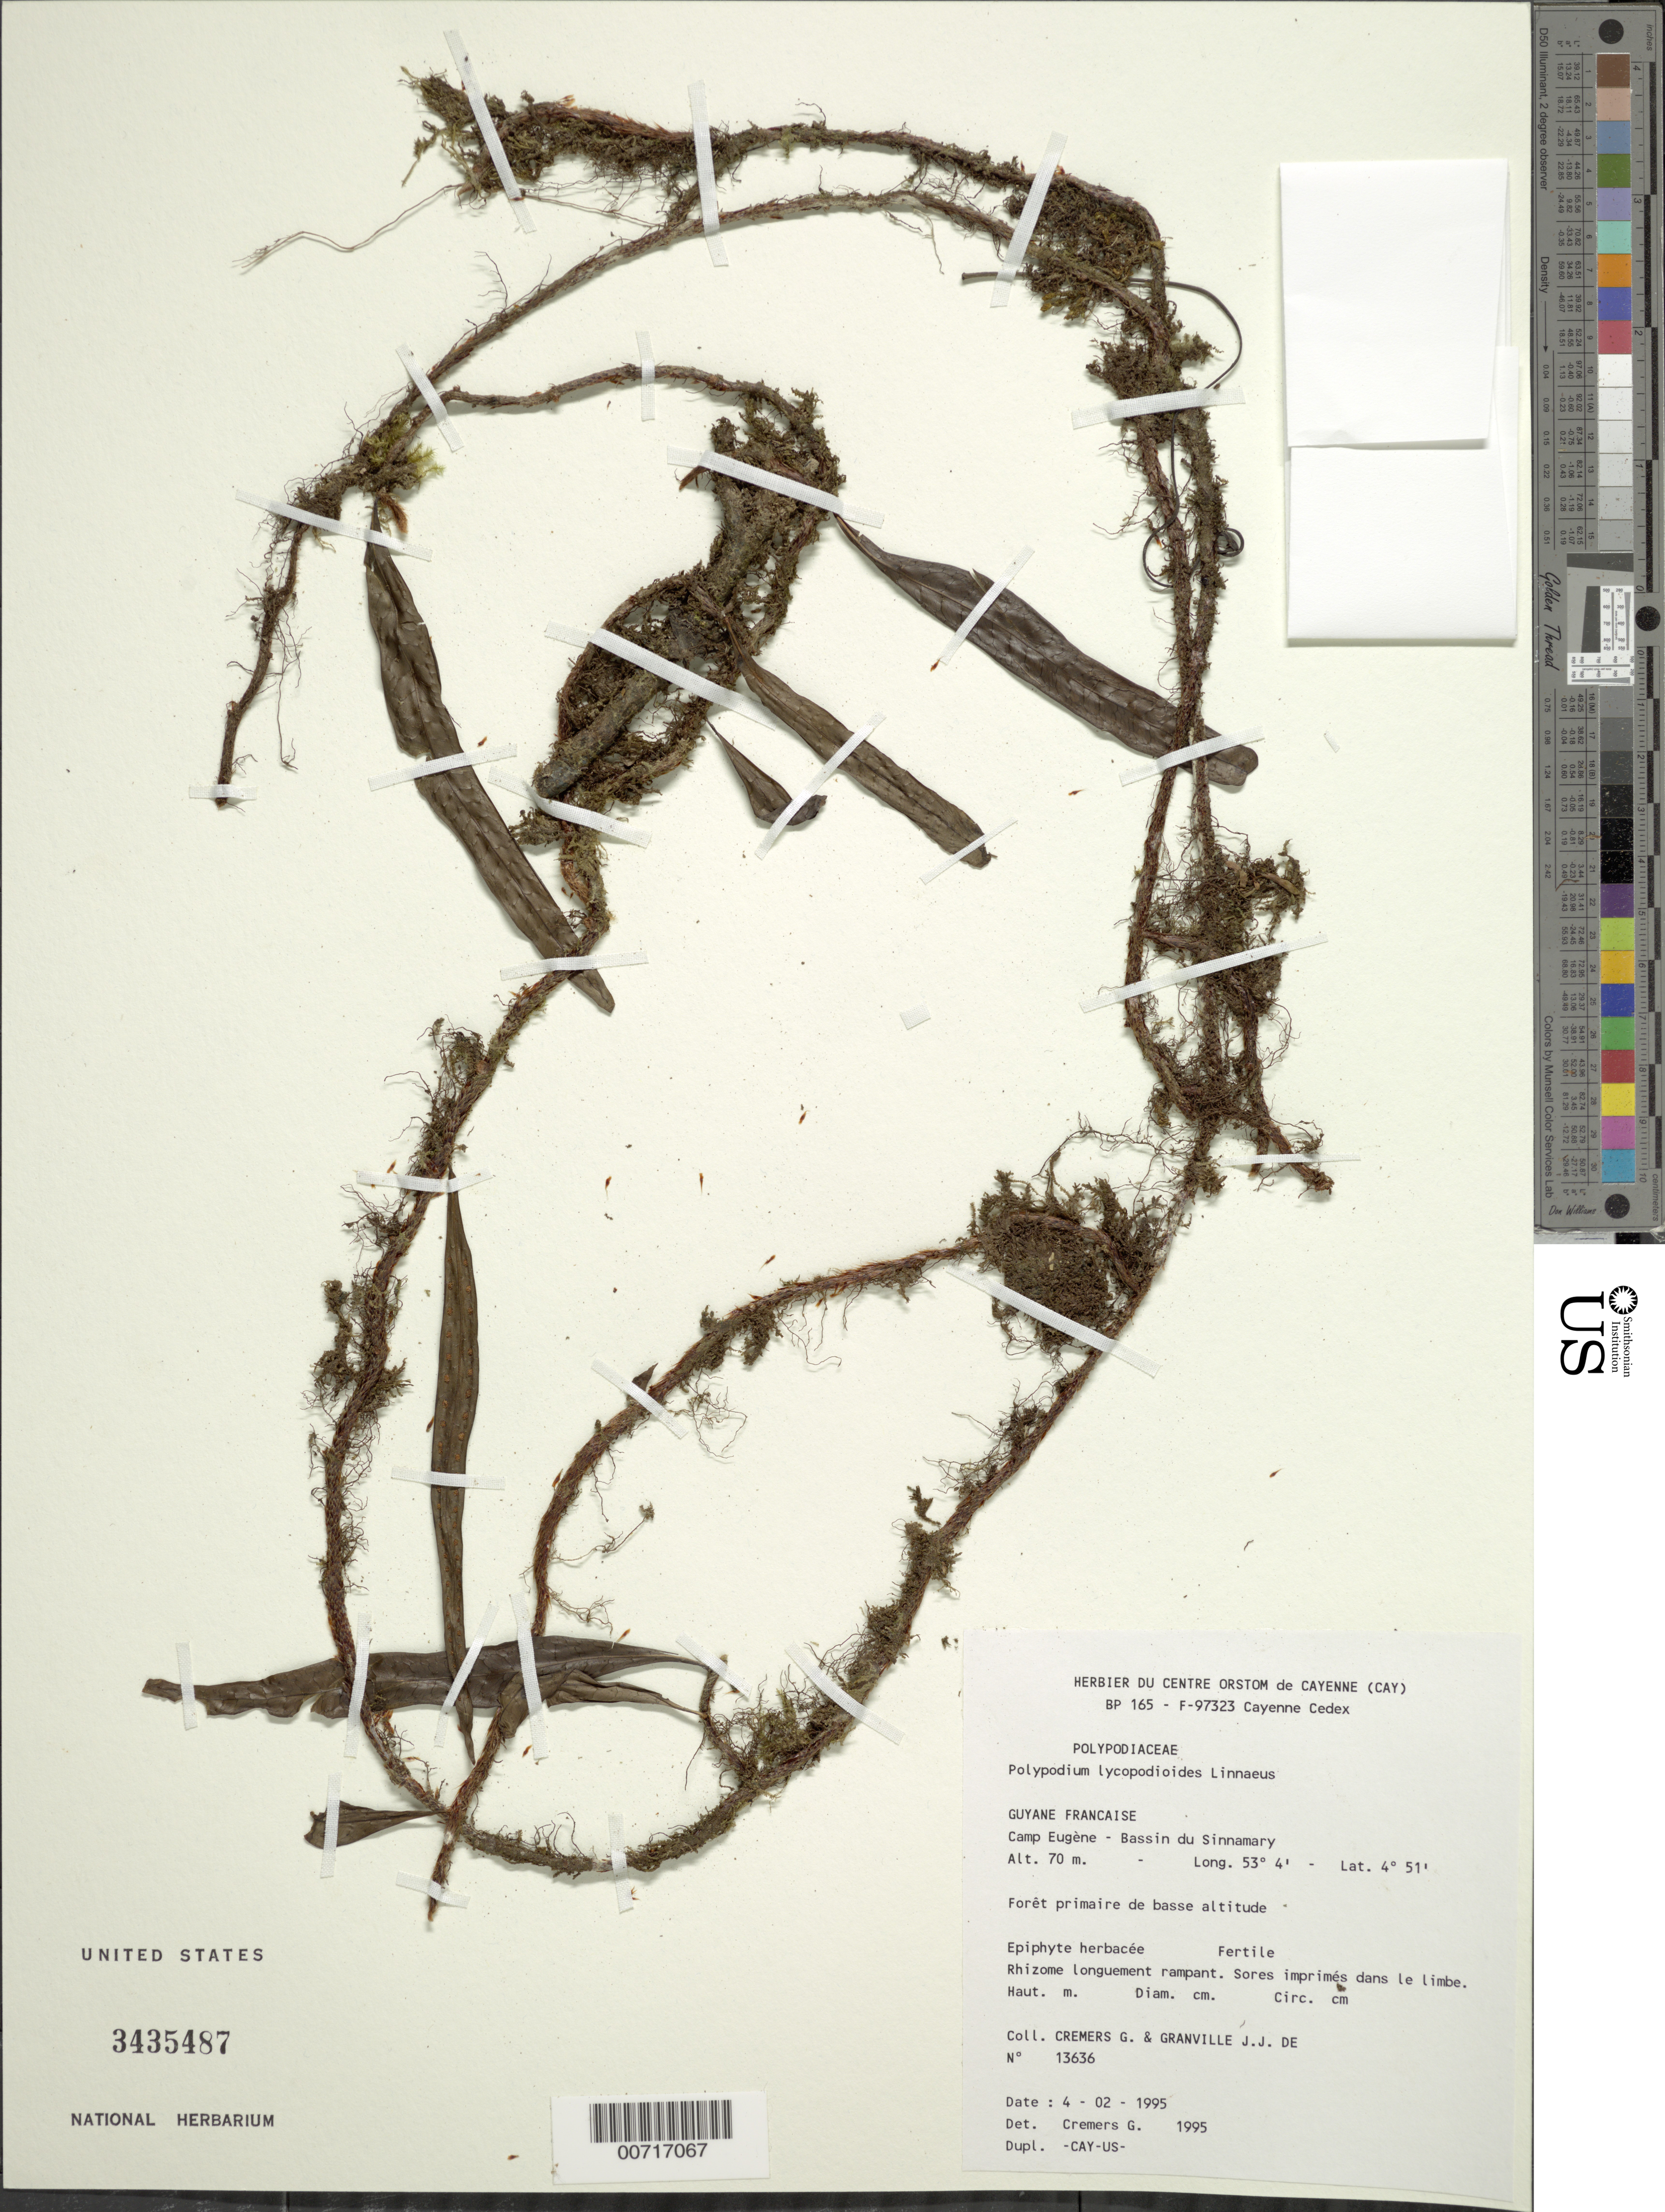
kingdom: Plantae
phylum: Tracheophyta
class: Polypodiopsida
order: Polypodiales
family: Polypodiaceae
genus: Microgramma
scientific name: Microgramma lycopodioides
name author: (L.) Copel.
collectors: G. Cremers & J.-J. de Granville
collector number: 13636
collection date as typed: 4-Feb-95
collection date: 1995-02-04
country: French Guiana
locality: Camp Eugène, Bassin du Sinnamary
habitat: Low primary forest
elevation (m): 70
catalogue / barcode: US 3435487